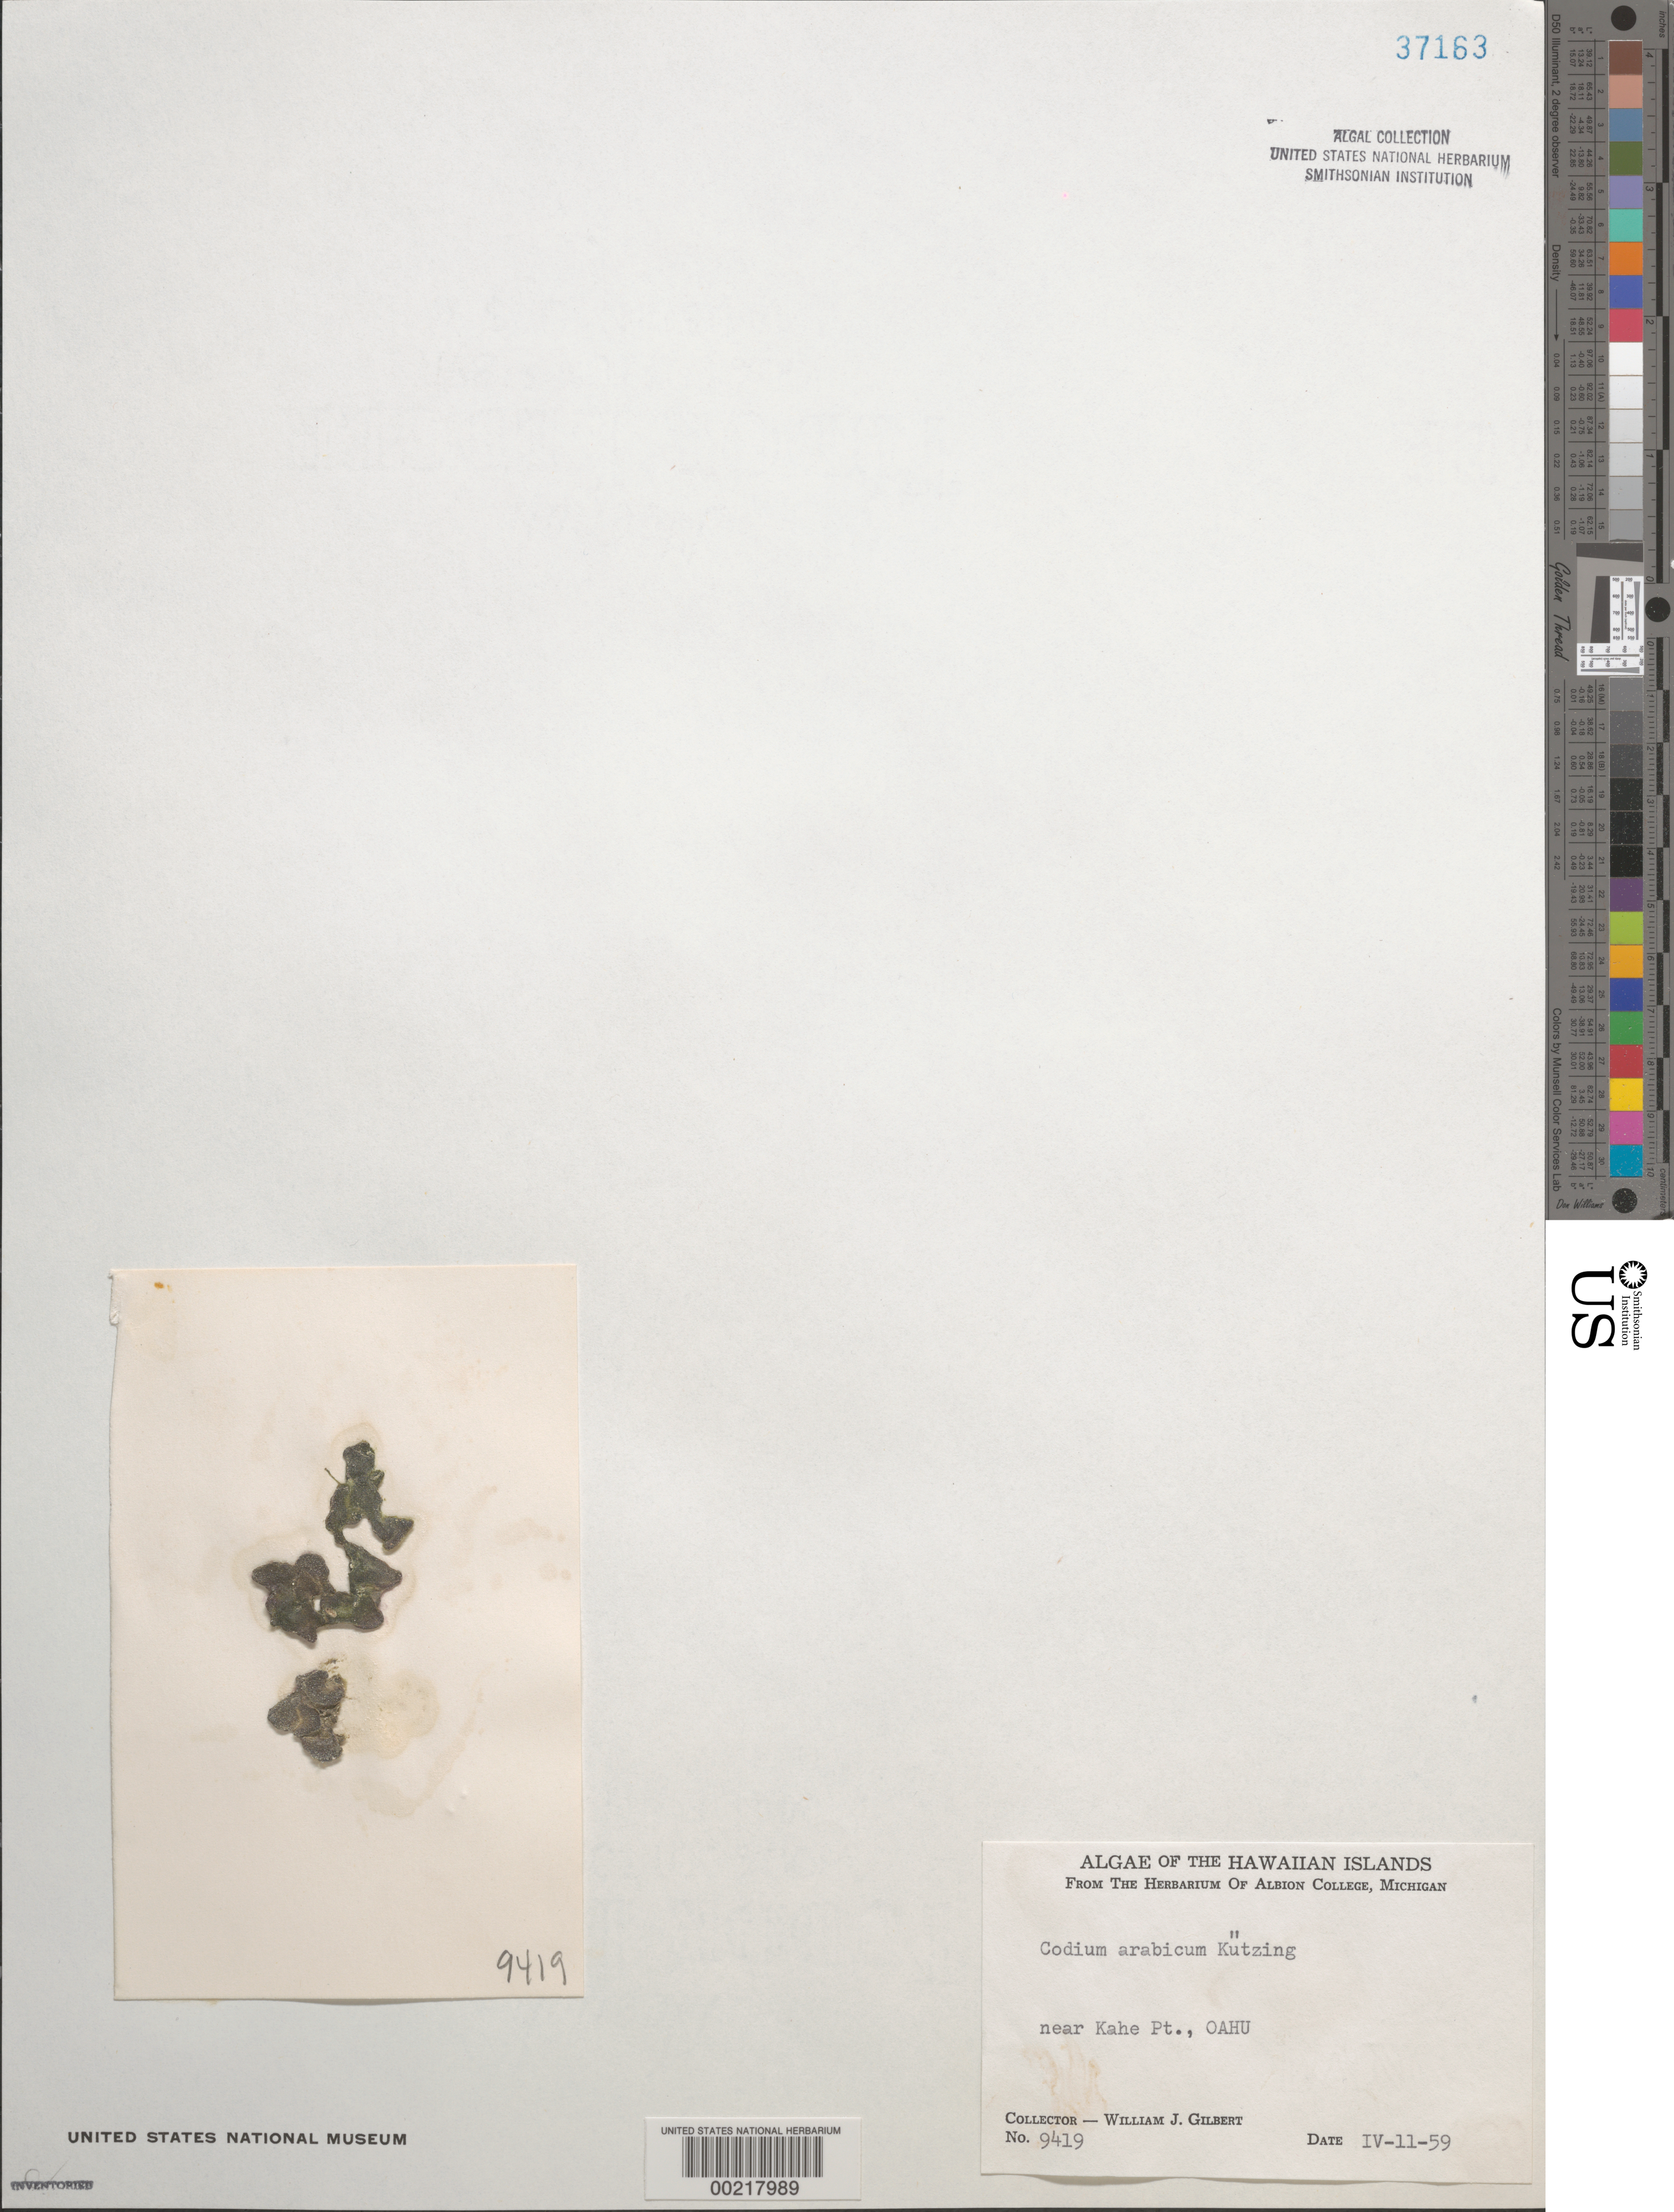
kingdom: Plantae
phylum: Chlorophyta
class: Ulvophyceae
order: Bryopsidales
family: Codiaceae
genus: Codium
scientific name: Codium arabicum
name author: Kütz.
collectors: W. J. Gilbert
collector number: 9419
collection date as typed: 11 Apr 1959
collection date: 1959-04-11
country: United States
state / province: Hawaii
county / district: Honolulu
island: Oahu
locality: Near Kahe Point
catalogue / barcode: US 37163